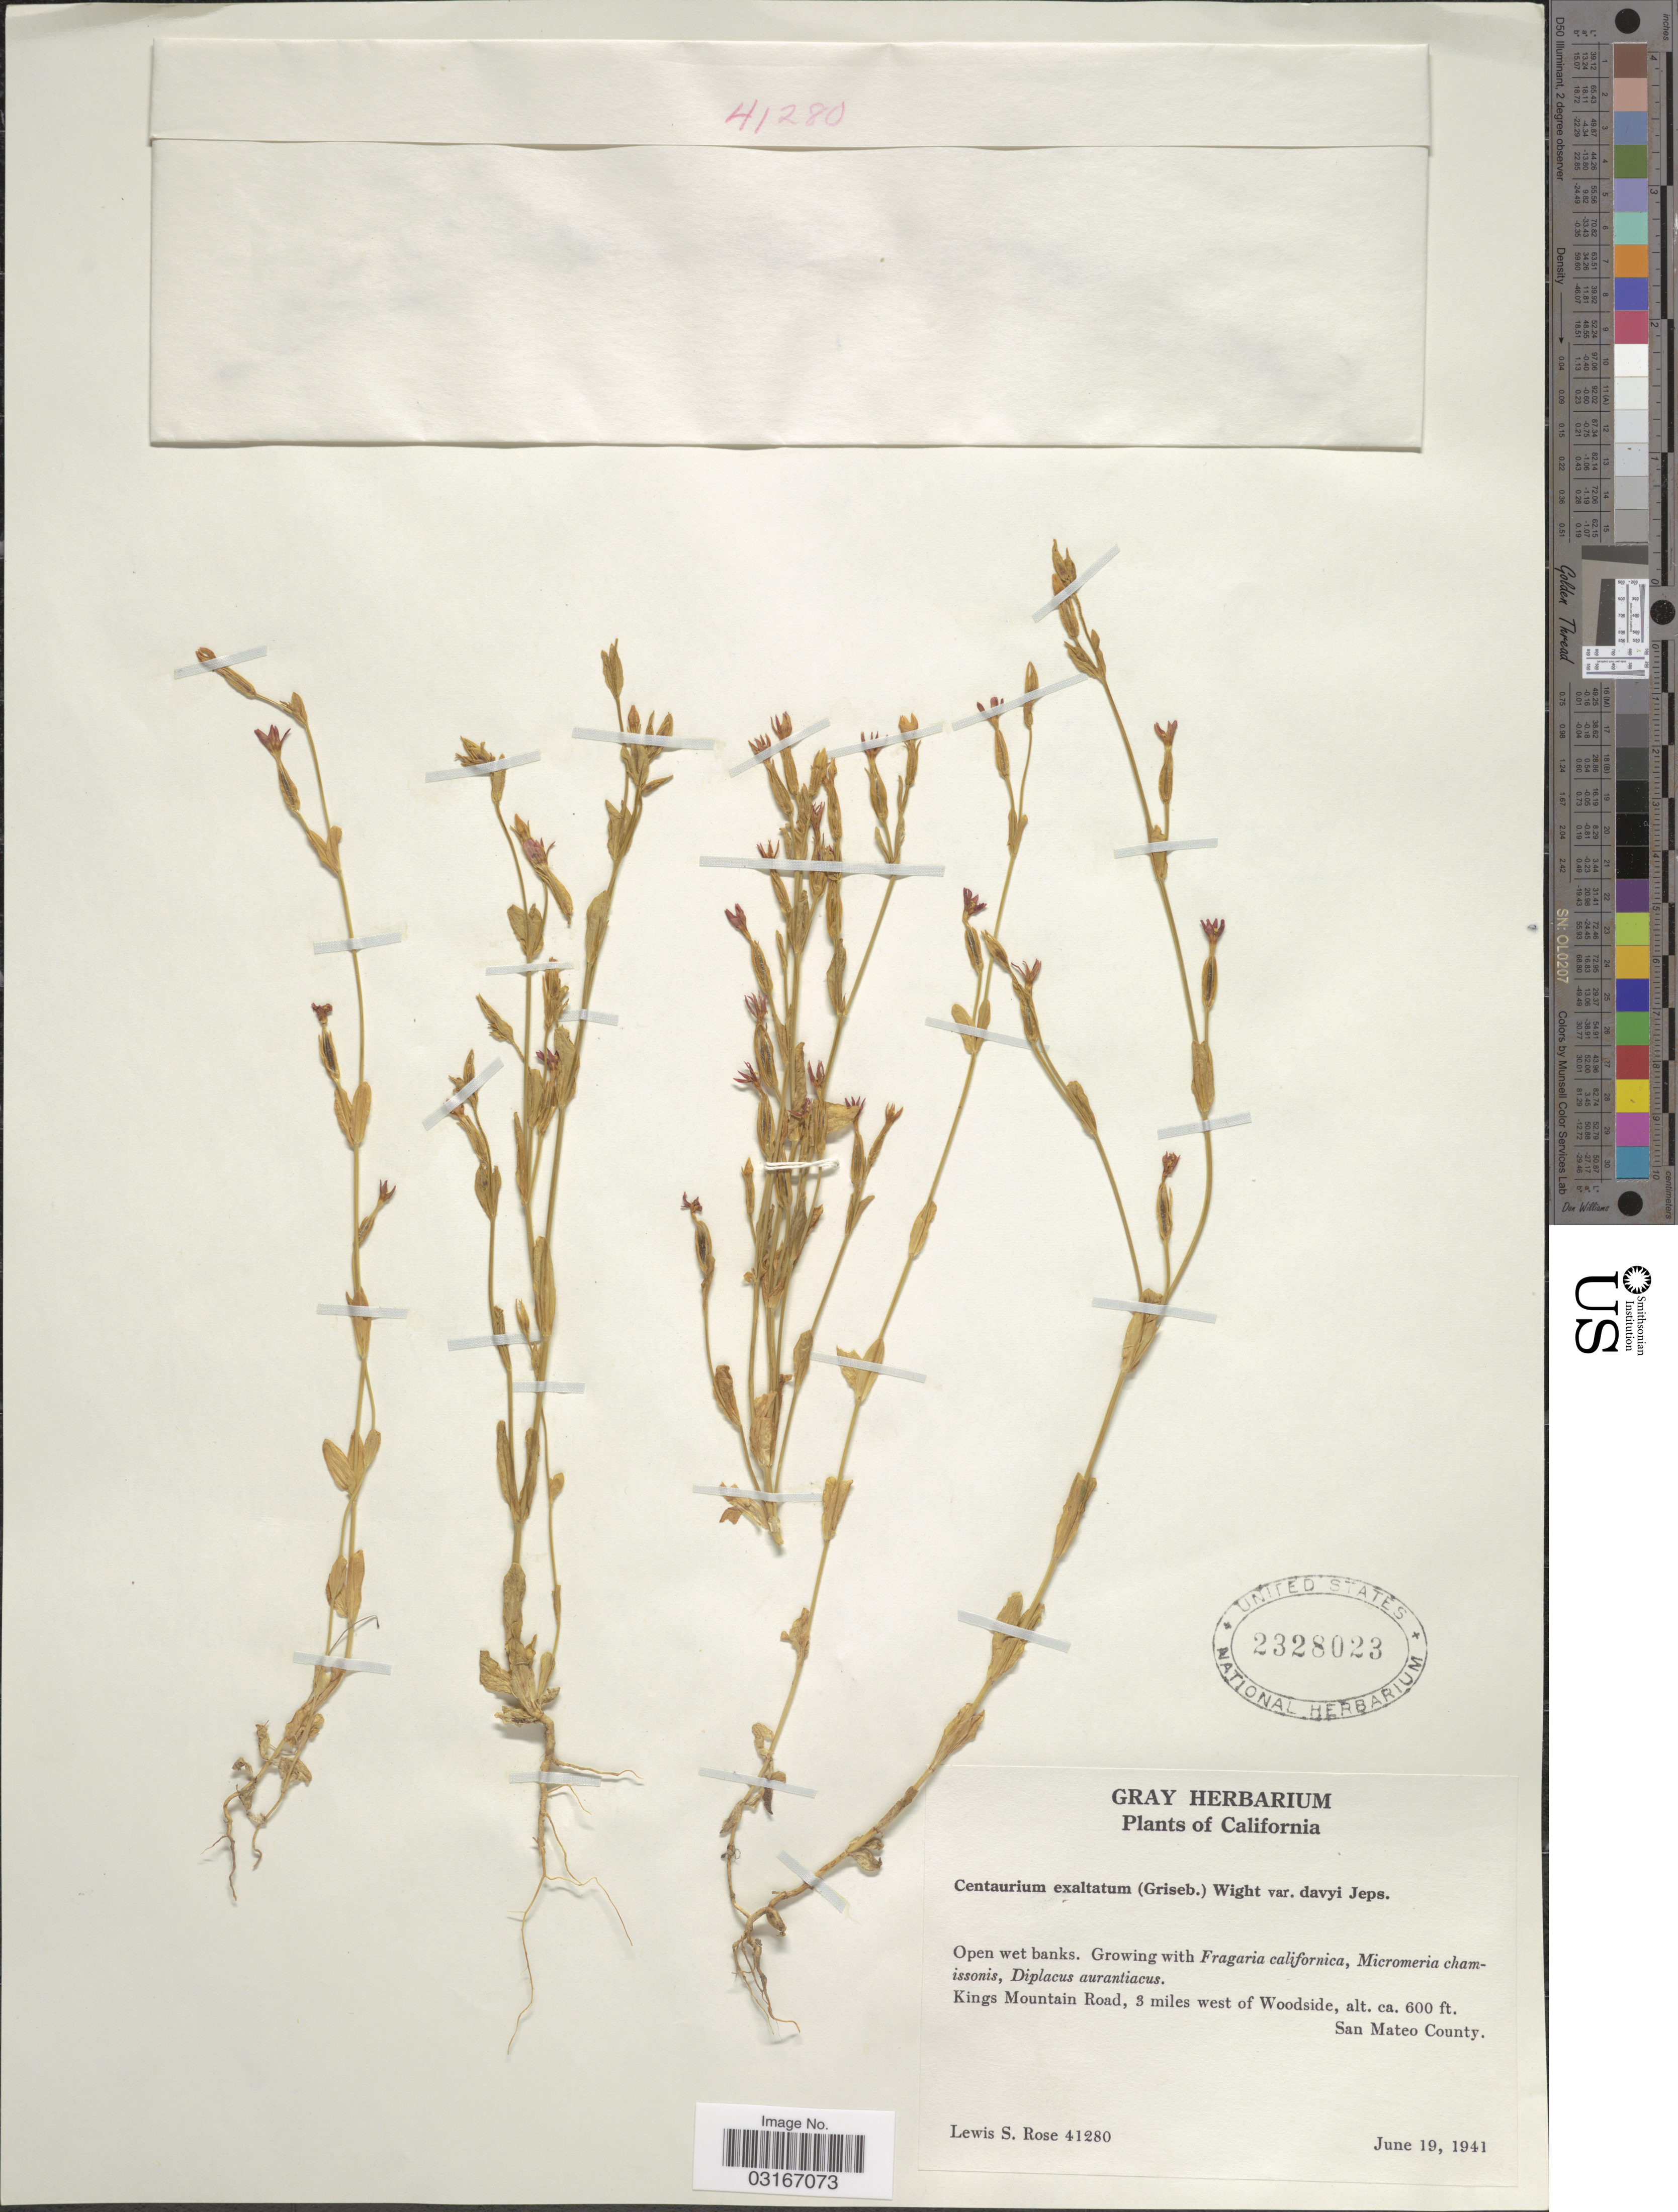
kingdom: Plantae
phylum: Tracheophyta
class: Magnoliopsida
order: Gentianales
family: Gentianaceae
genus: Centaurium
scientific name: Centaurium exaltatum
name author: (Griseb.) W. Wight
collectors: L. S. Rose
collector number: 41280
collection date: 1941-06-19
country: United States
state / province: California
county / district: San Mateo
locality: Kings Mountain Road, 3 miles west of Woodside. San Mateo County.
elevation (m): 183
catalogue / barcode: US 2328023